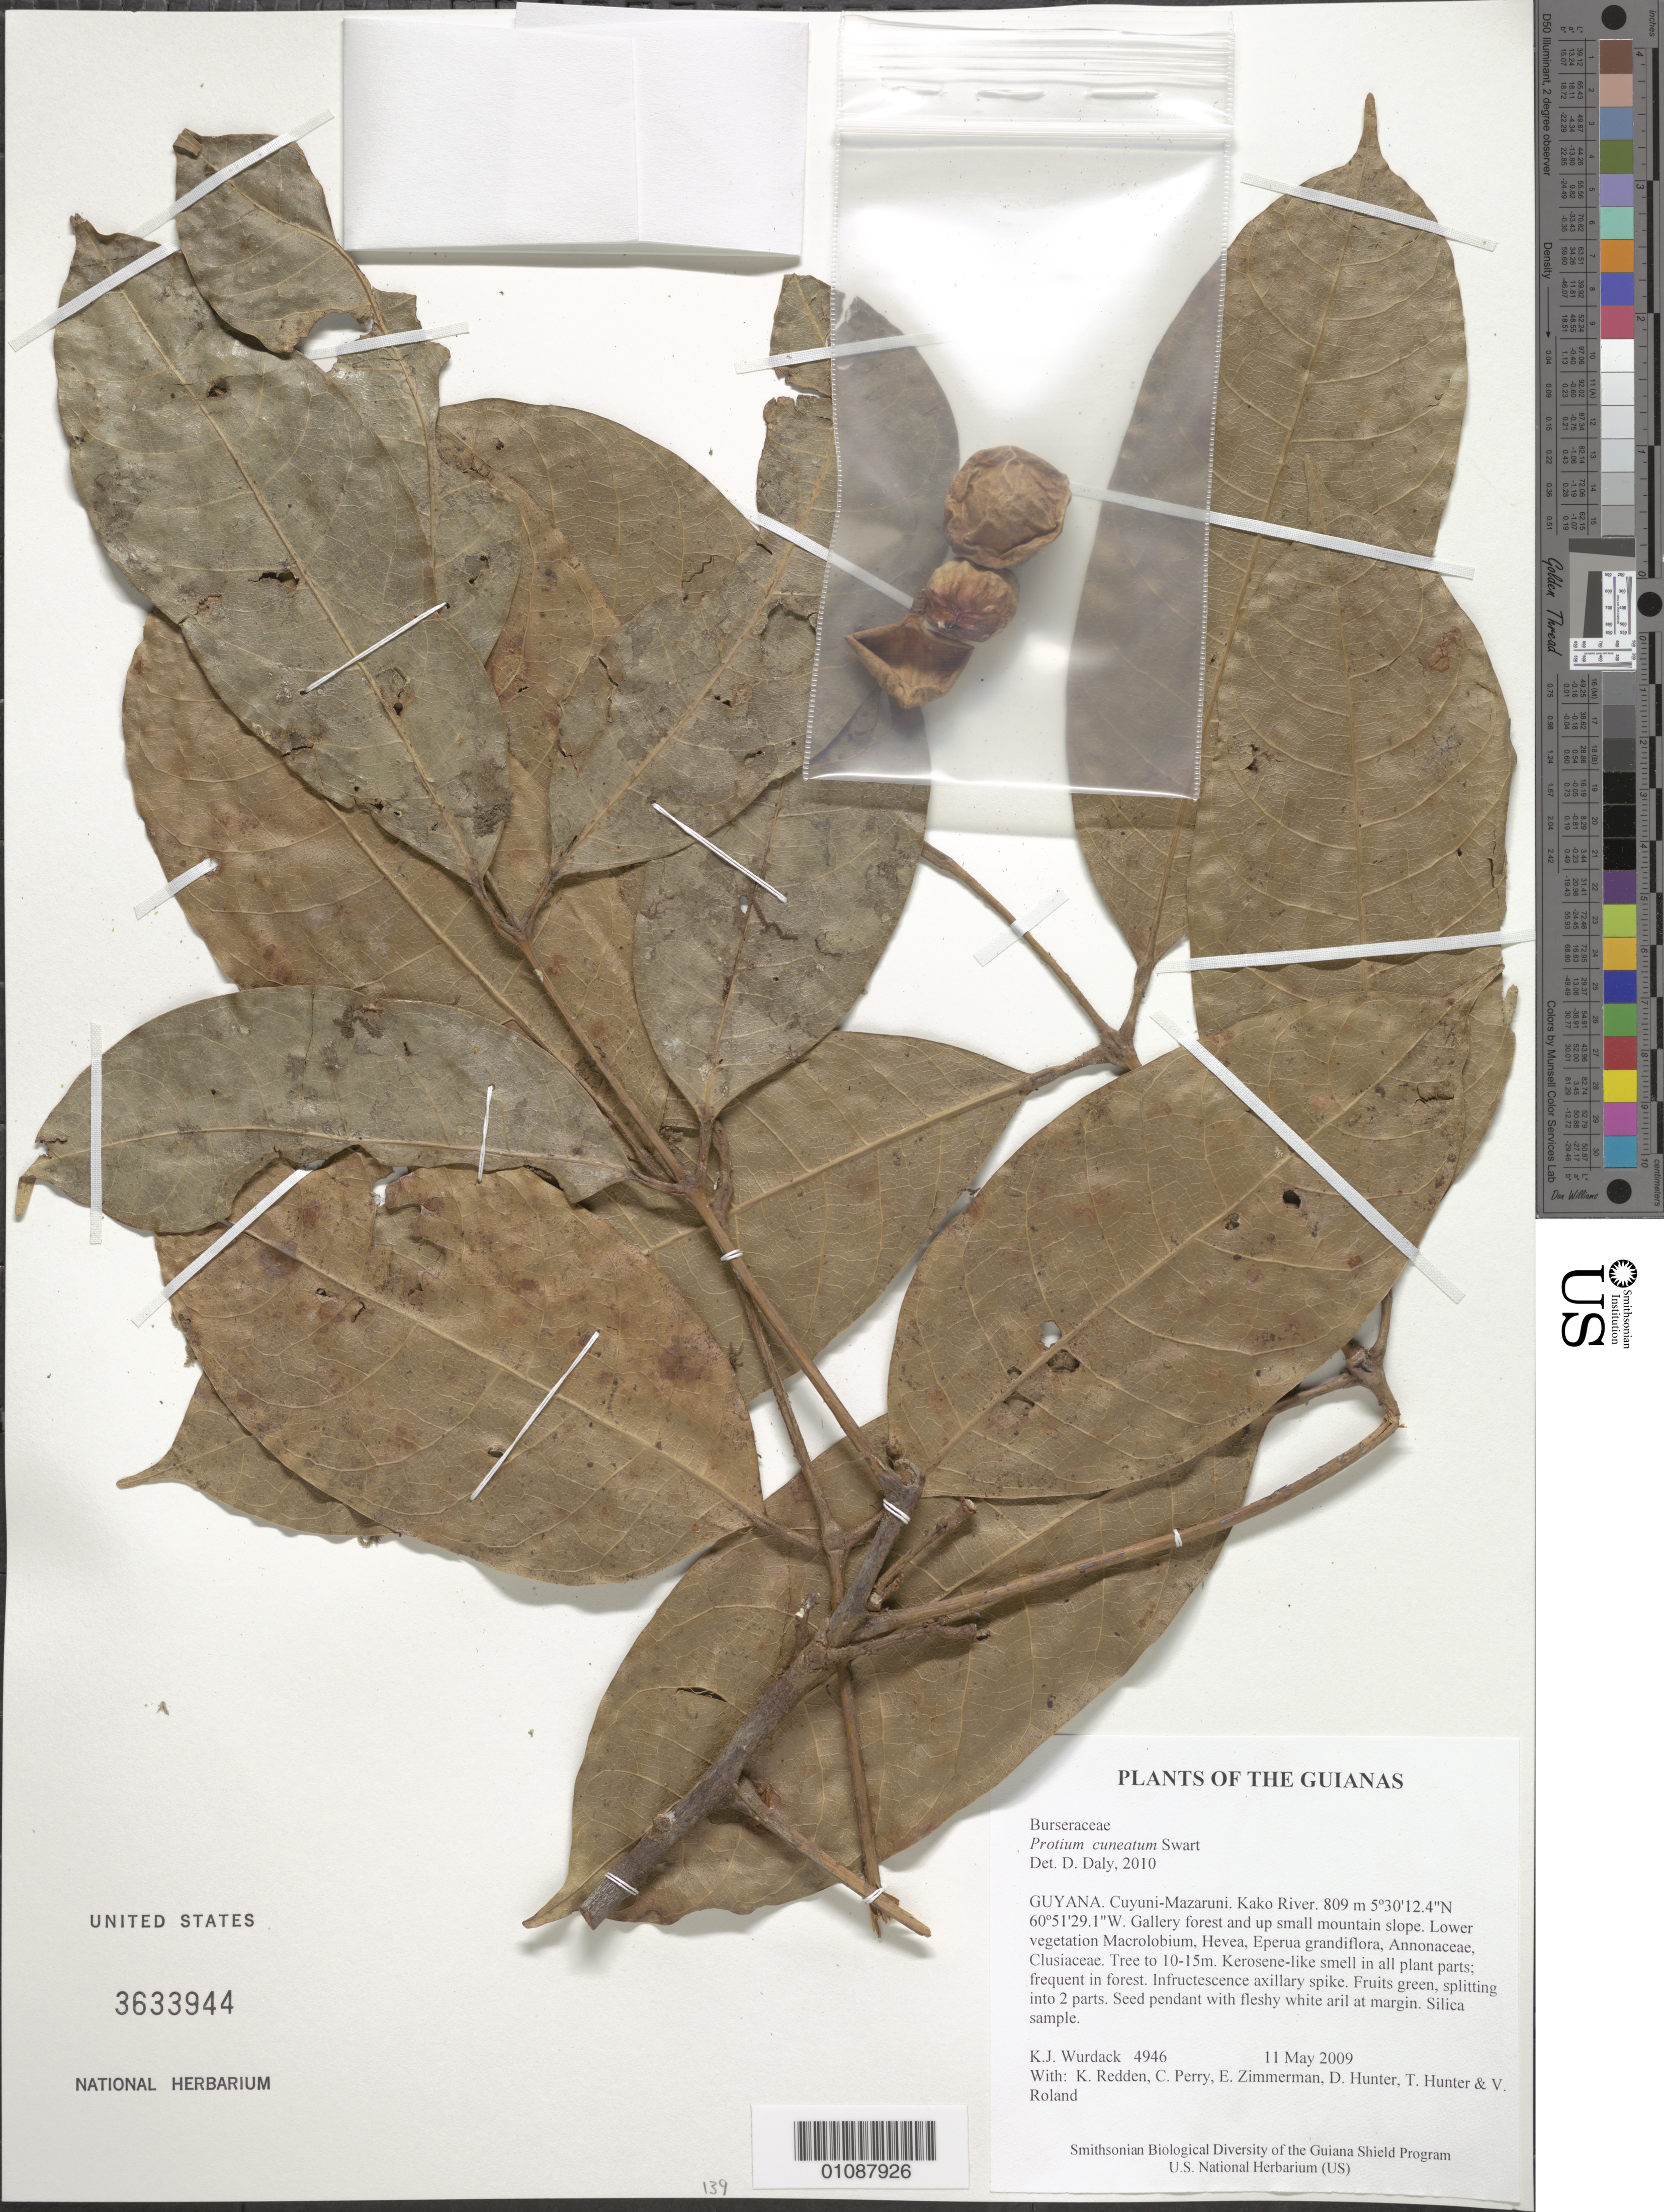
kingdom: Plantae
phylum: Tracheophyta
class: Magnoliopsida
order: Sapindales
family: Burseraceae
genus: Protium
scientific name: Protium cuneatum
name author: Swart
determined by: Daly, D. C.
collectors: K. Wurdack, K. M. Redden, C. Perry, E. Zimmerman, D. Hunter, T. Hunter & V. Roland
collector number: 4946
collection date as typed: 11 May 2009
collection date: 2009-05-11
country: Guyana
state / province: Cuyuni-Mazaruni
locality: Kako River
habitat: Gallery forest and up small mountain slope. Lower vegetation Macrolobium, Hevea, Eperua grandiflora, Annonaceae, Clusiaceae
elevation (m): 809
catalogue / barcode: US 3633944